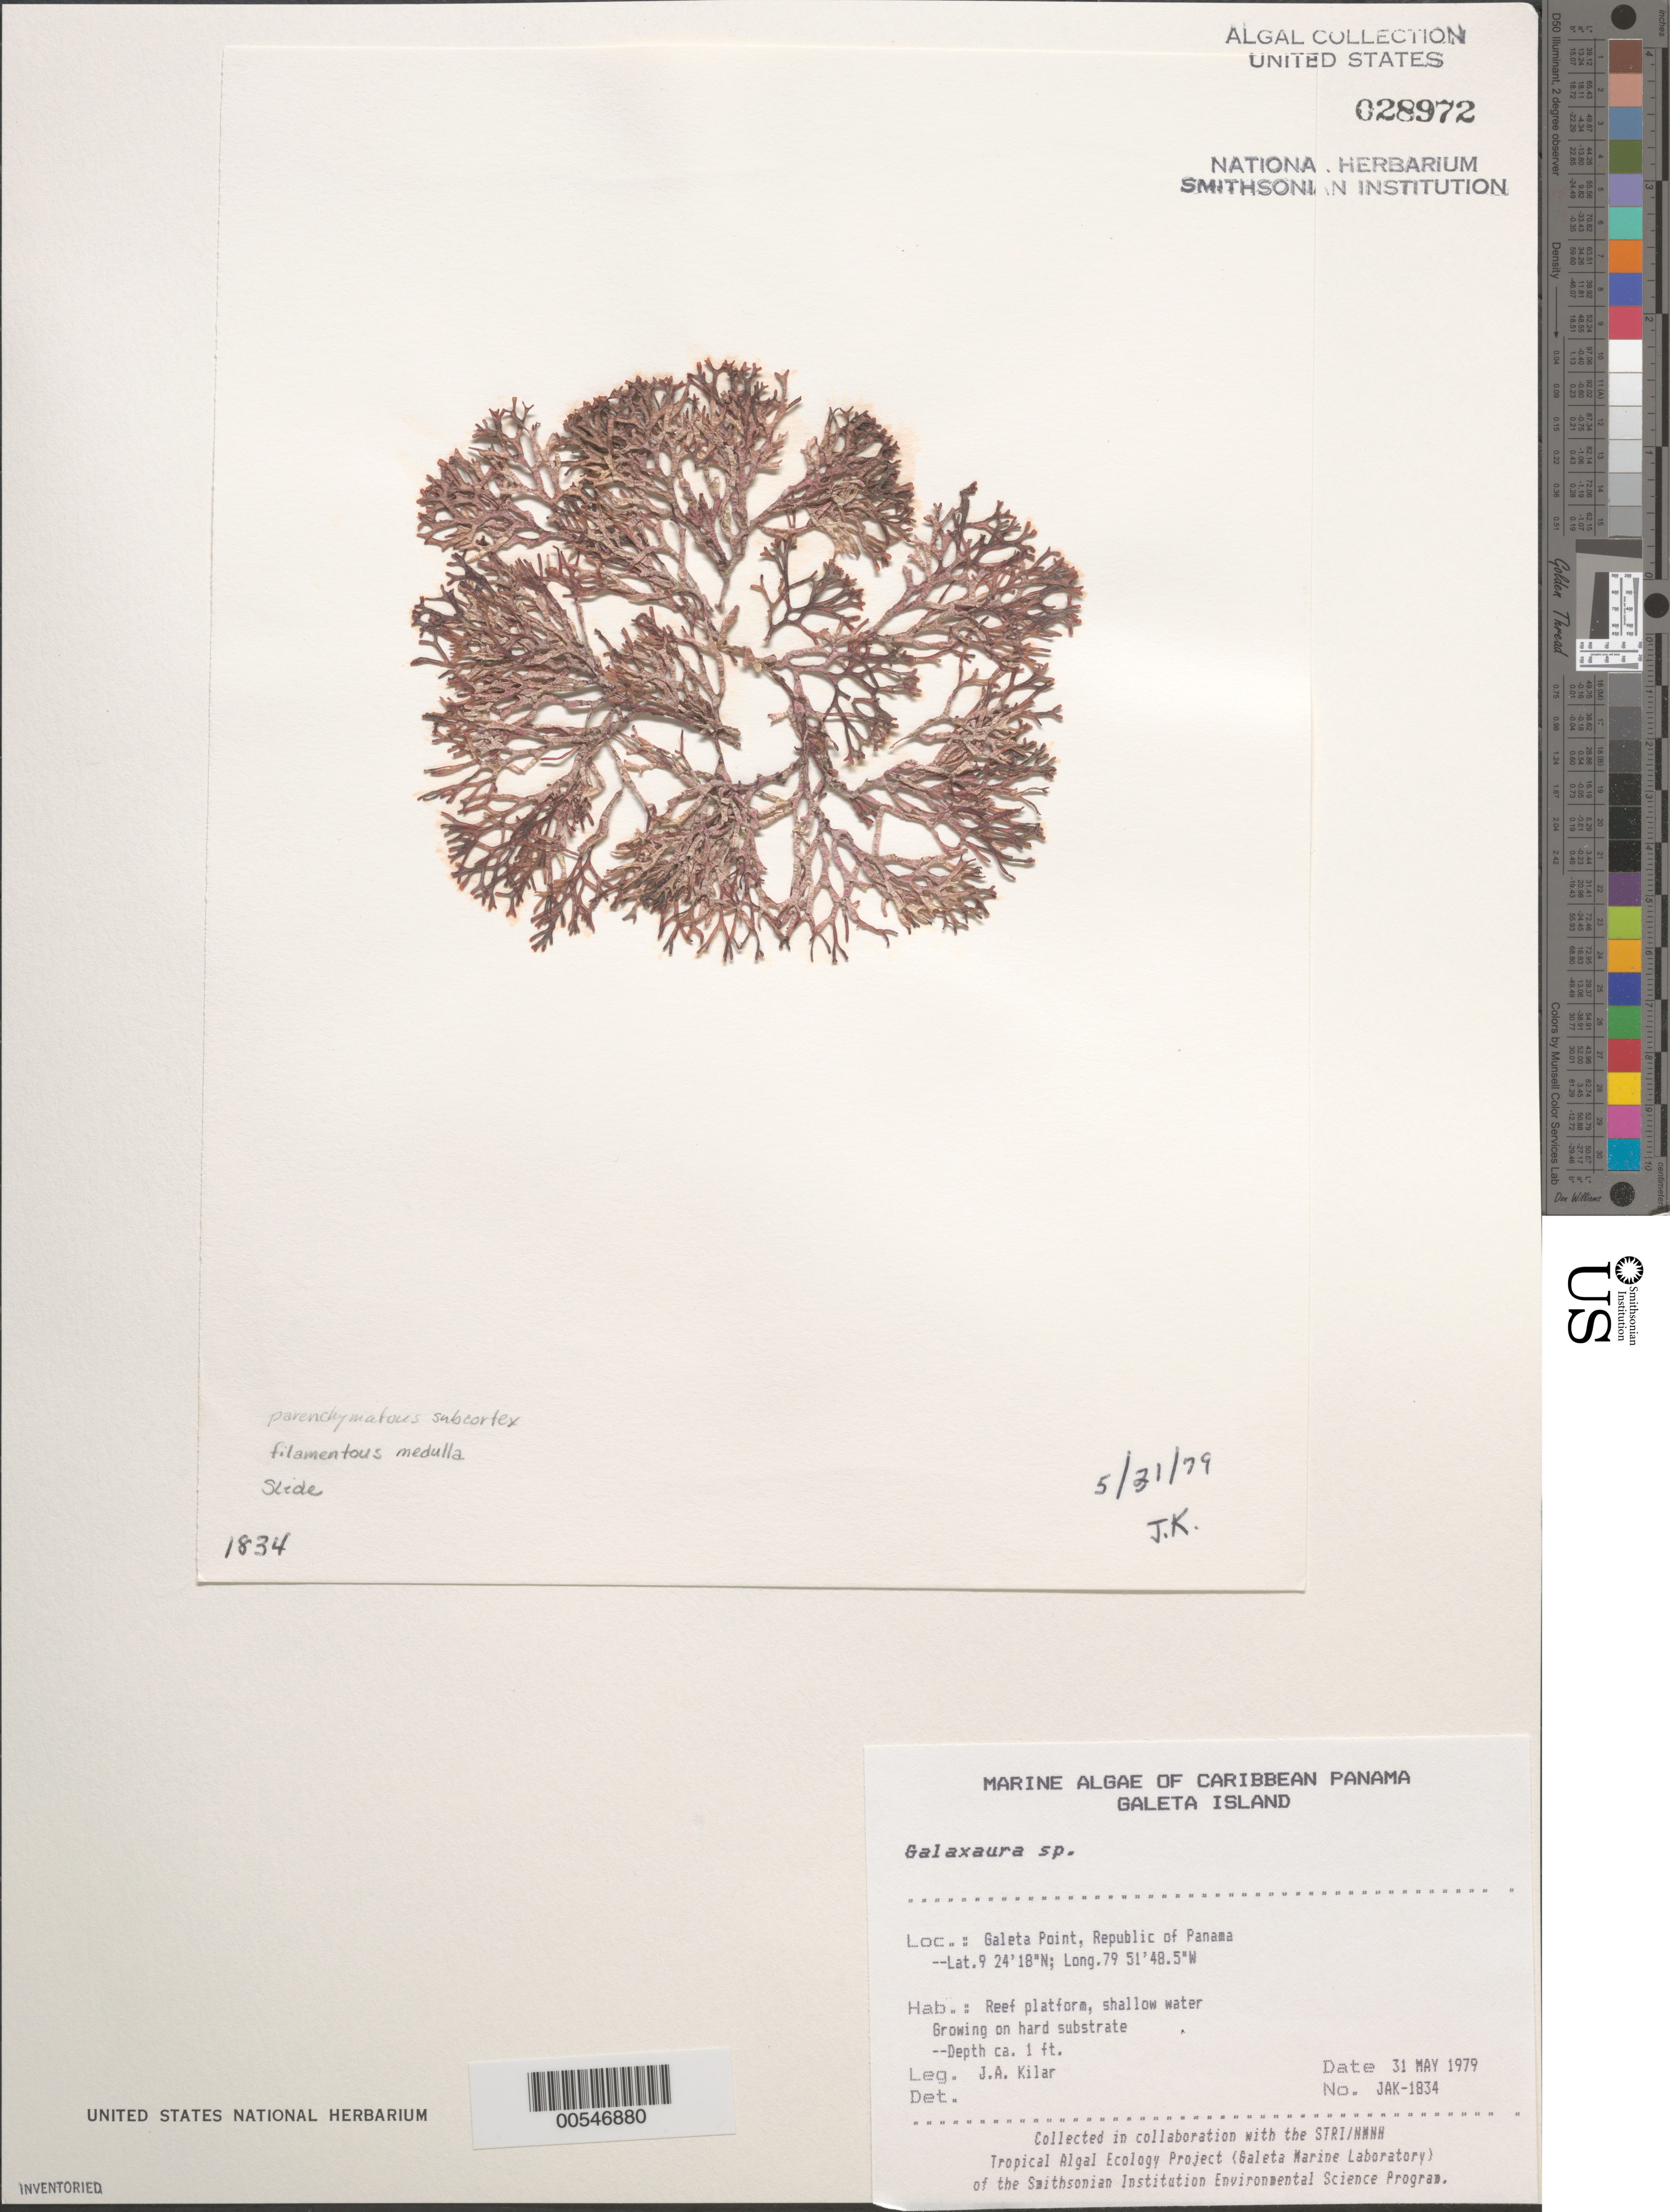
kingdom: Plantae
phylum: Rhodophyta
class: Florideophyceae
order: Nemaliales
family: Galaxauraceae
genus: Galaxaura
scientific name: Galaxaura sp.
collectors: J. A. Kilar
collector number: JAK-1834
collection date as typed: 31 May 1979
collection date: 1979-05-31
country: Panama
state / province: Colón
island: Galeta Island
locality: Galeta Point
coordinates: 9 24' 18" N, 79 51' 48.5" W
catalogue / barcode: US 28972